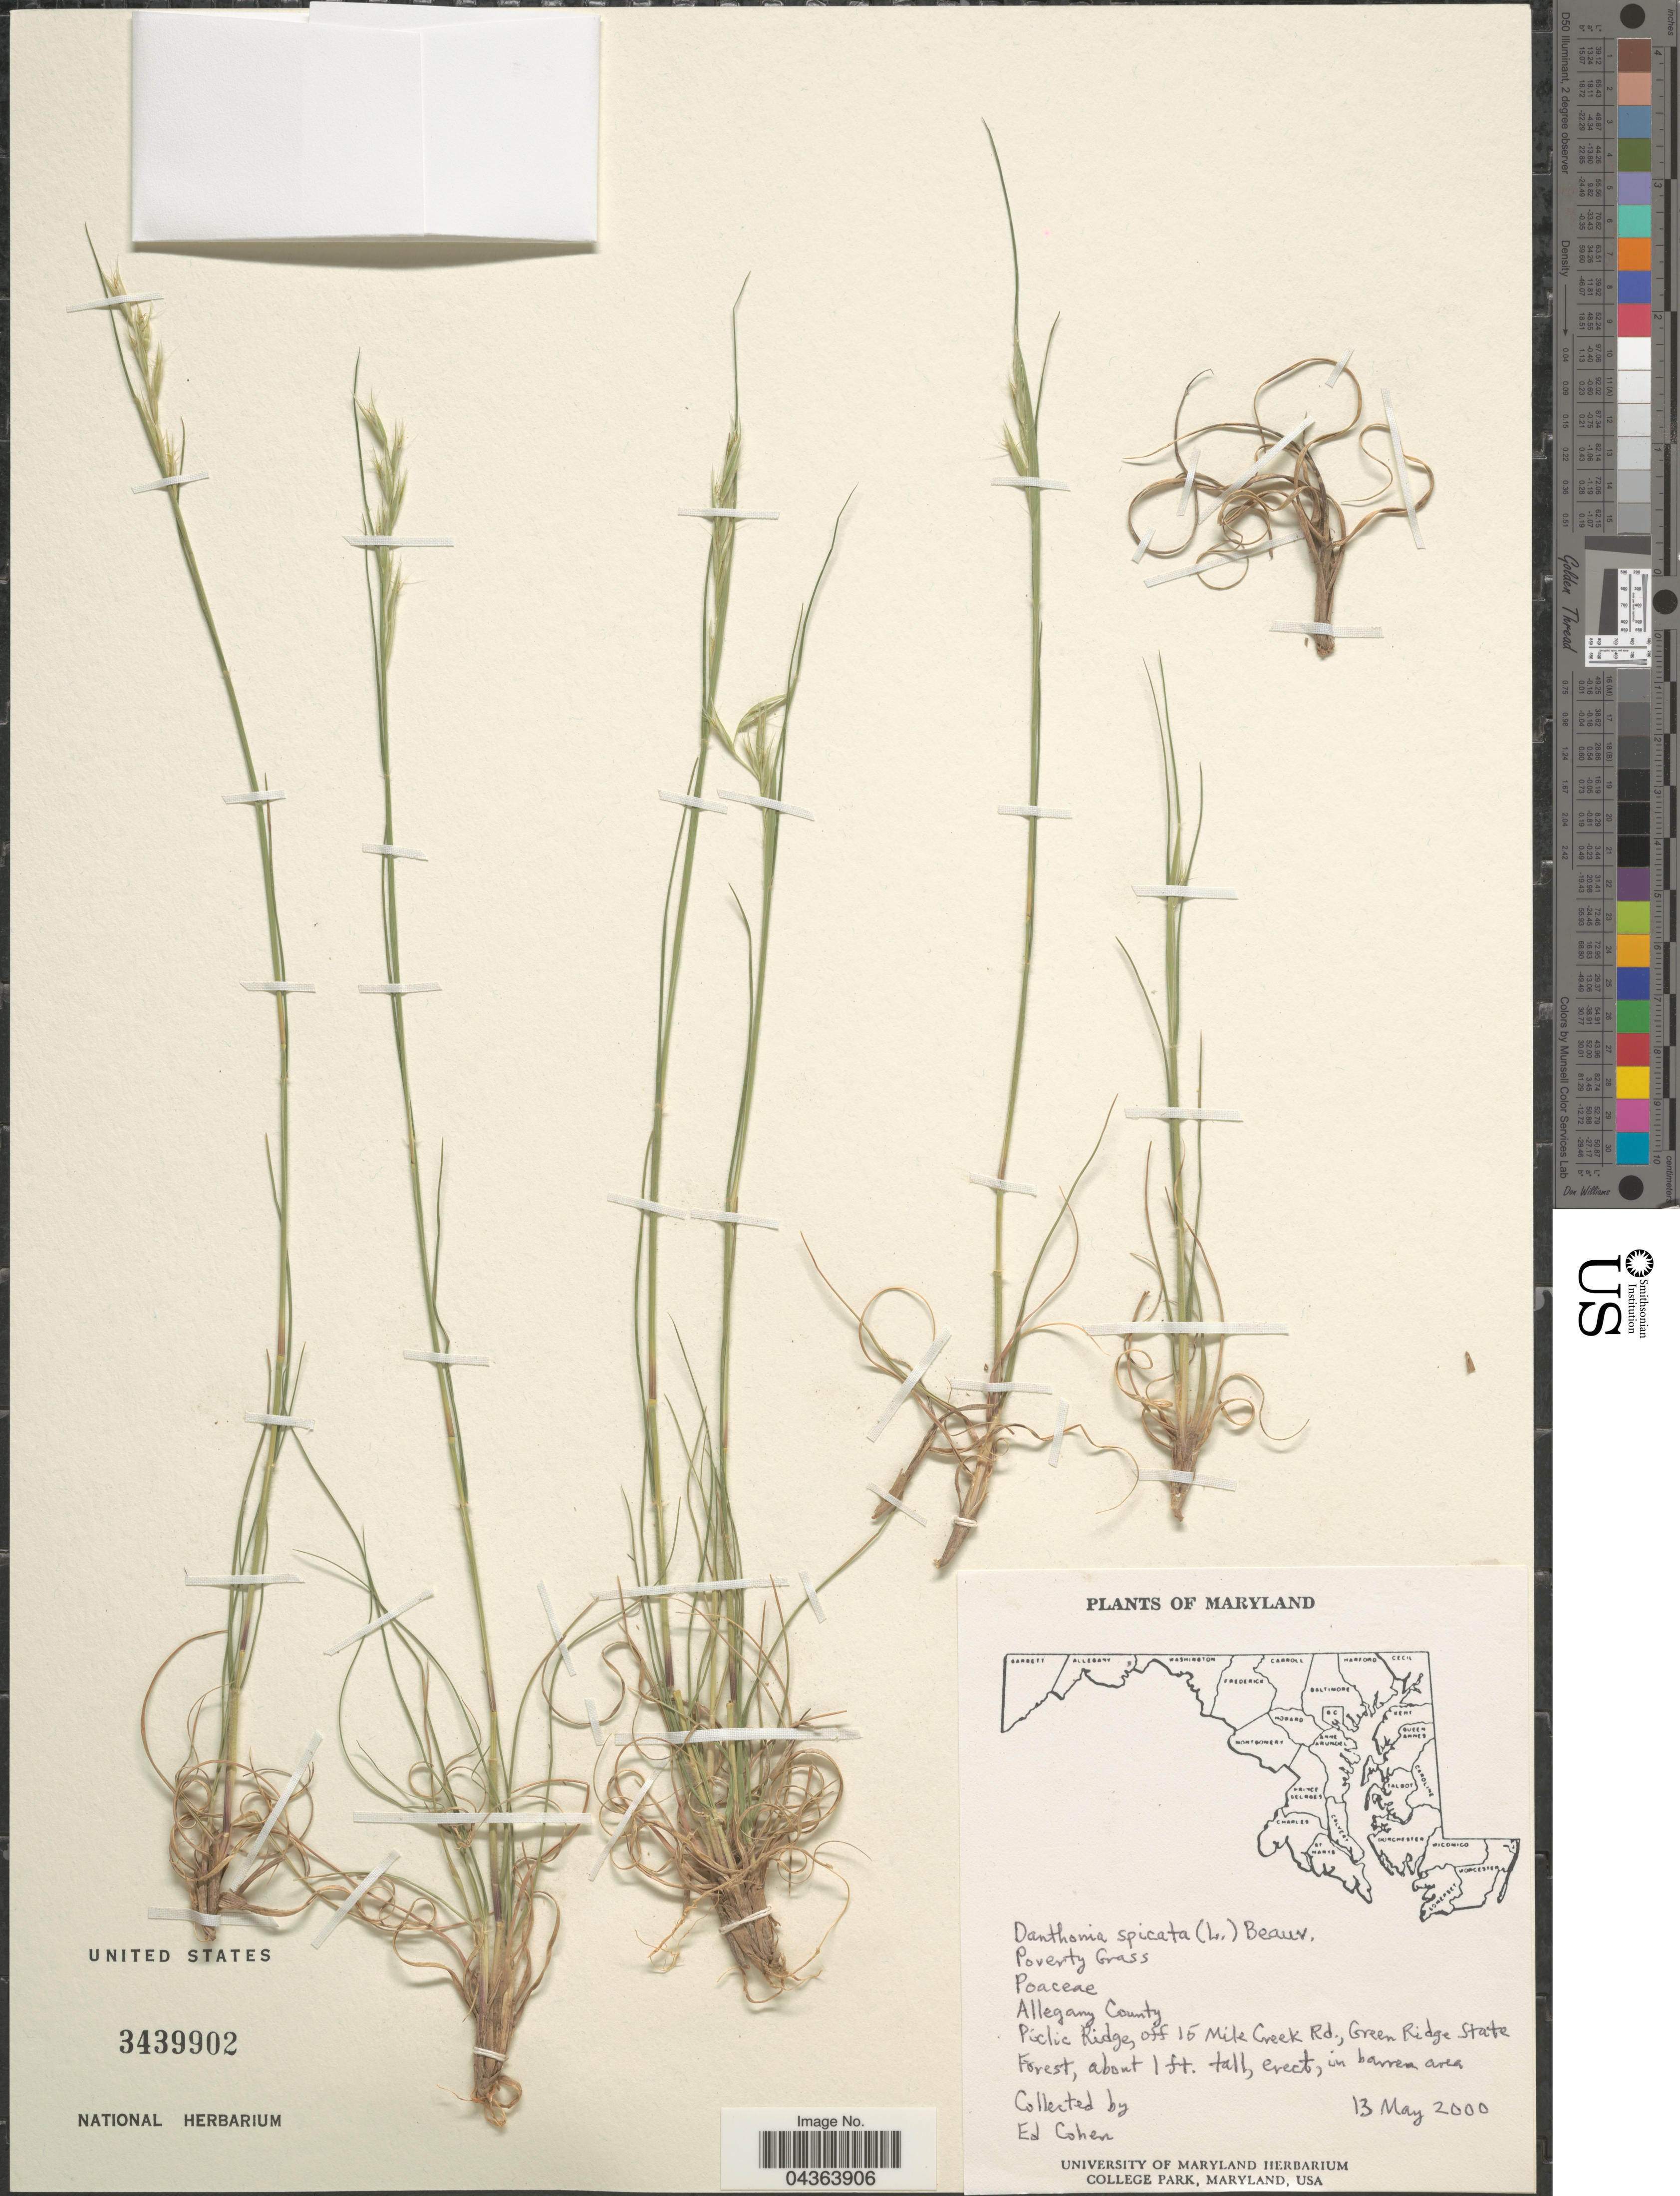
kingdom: Plantae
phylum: Tracheophyta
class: Liliopsida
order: Poales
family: Poaceae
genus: Danthonia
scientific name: Danthonia spicata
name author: (L.) P. Beauv. ex Roem. & Schult.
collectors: E. Cohen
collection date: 2000-05-13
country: United States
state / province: Maryland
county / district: Allegany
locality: Allegany County. Piclic Ridge, off 15 Mile Creek Rd., Green Ridge State Forest.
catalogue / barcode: US 3439902